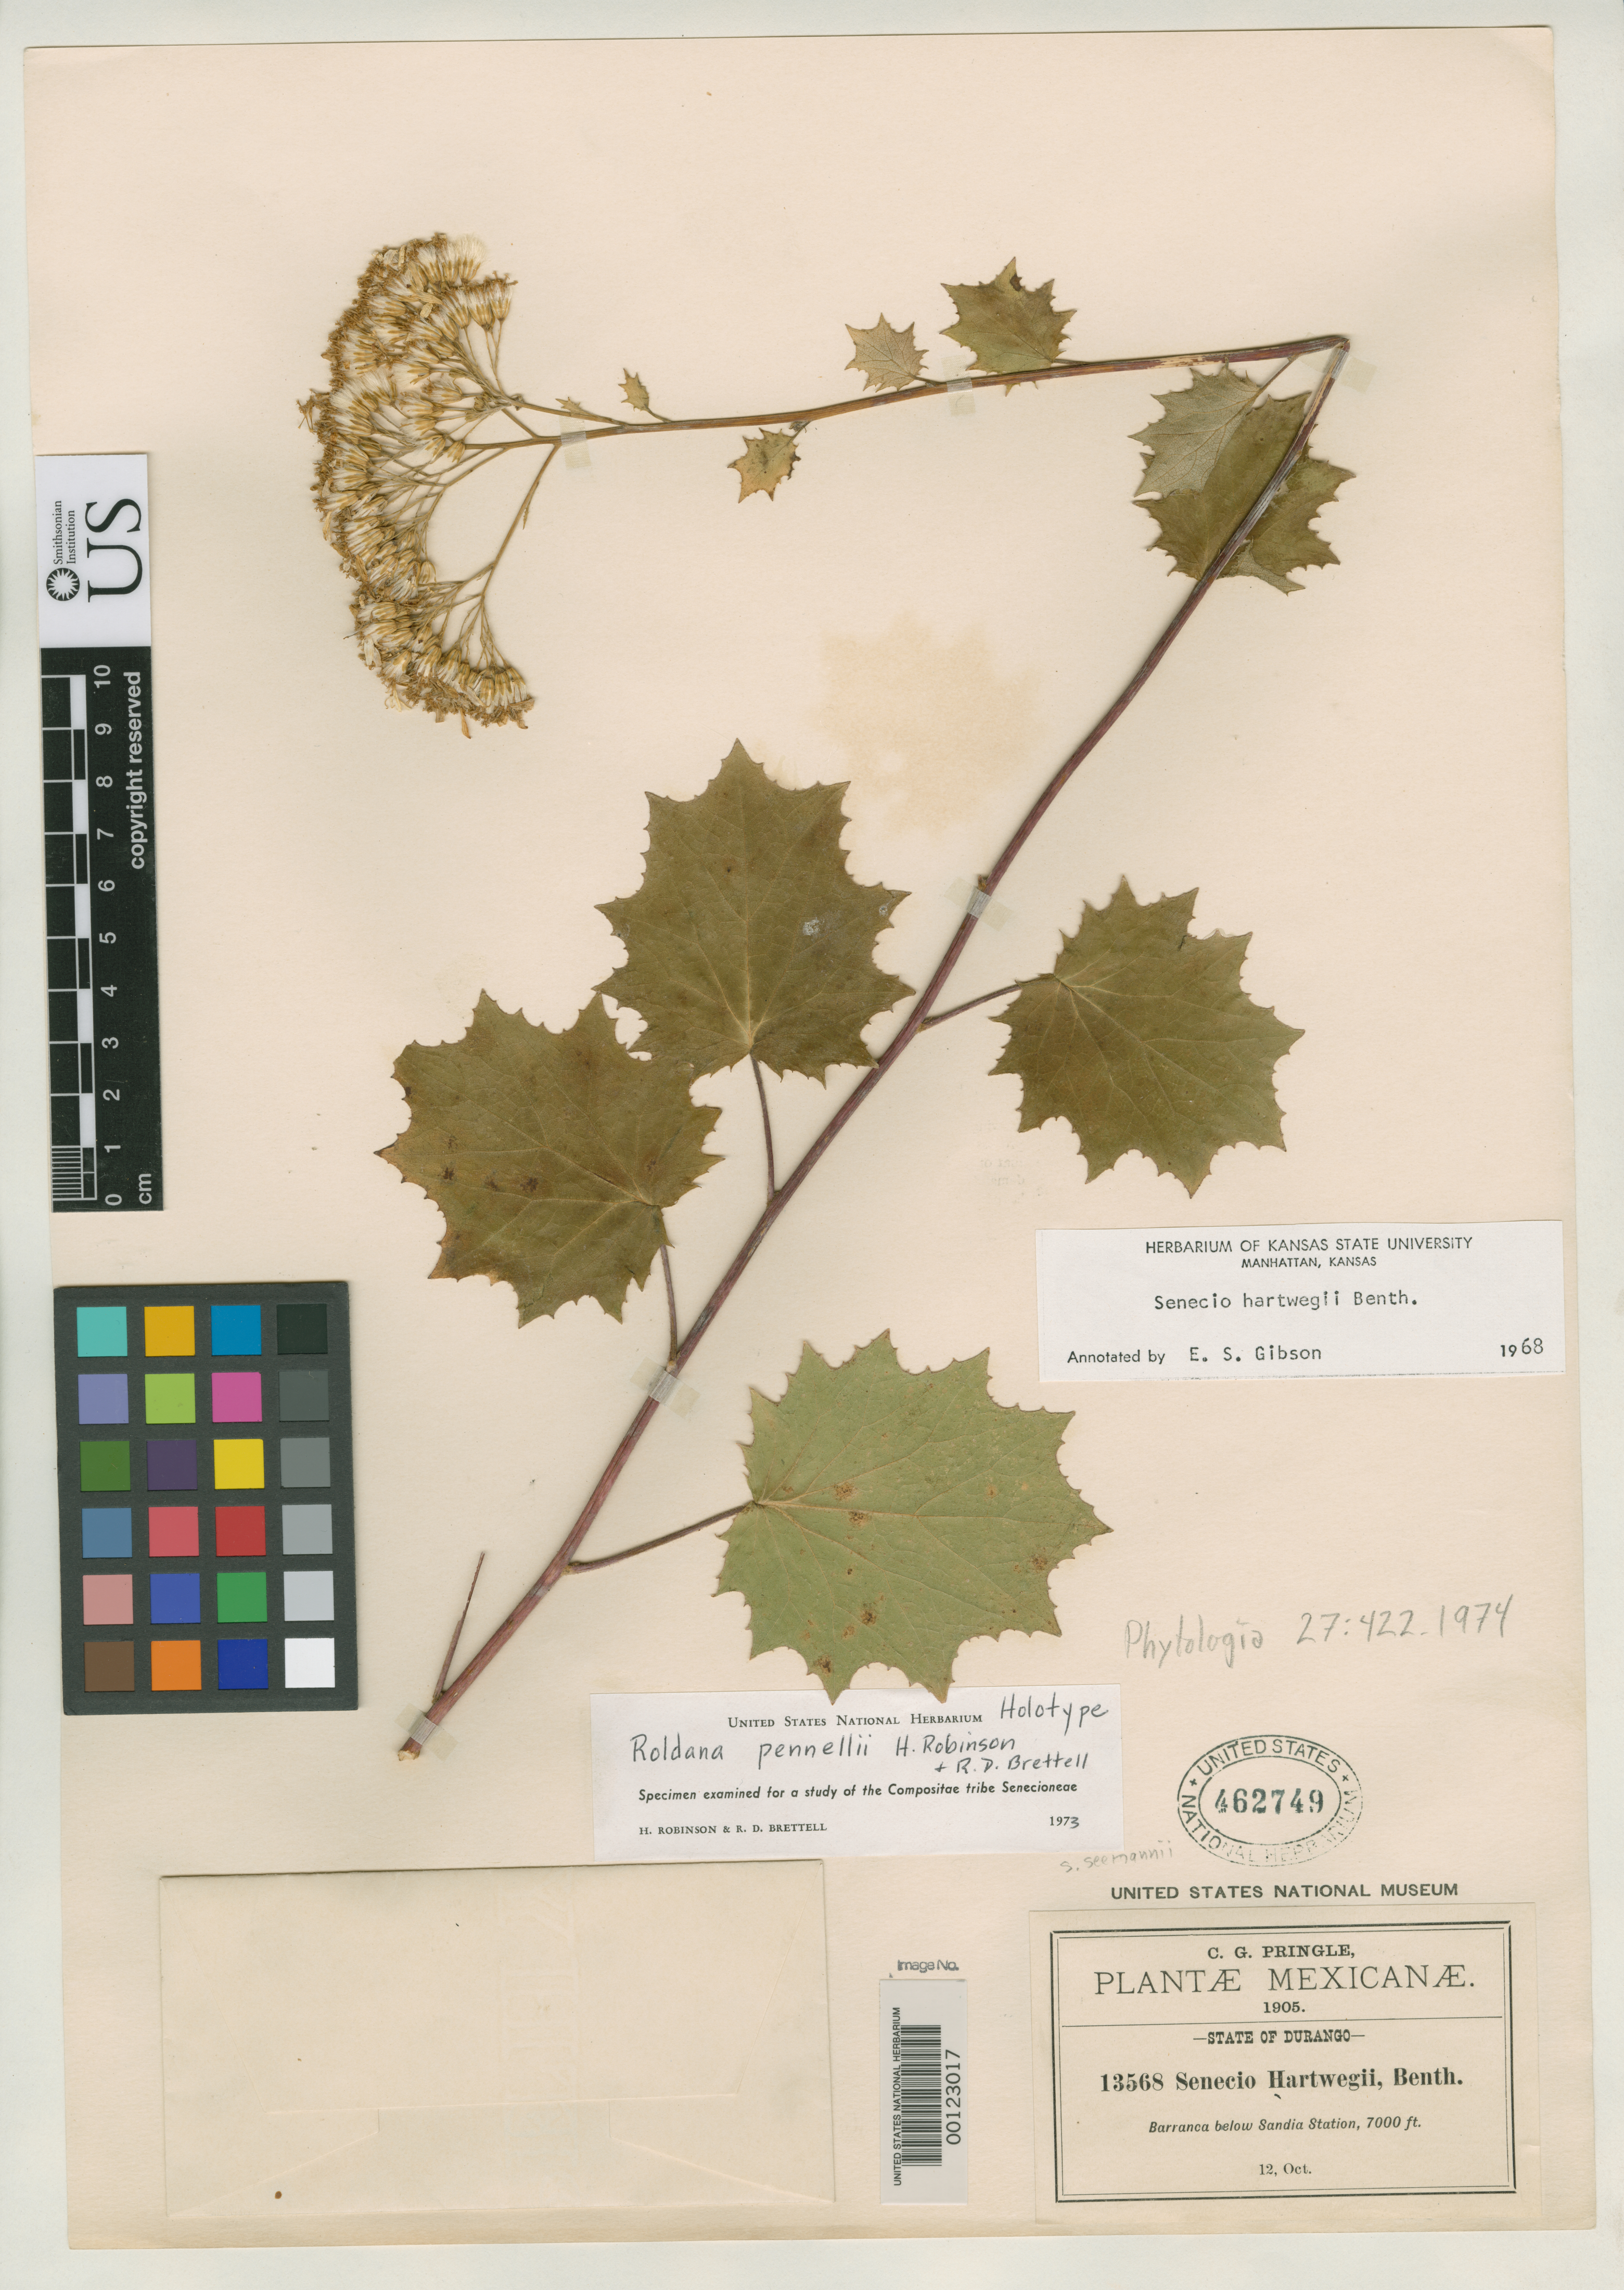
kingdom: Plantae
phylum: Tracheophyta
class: Magnoliopsida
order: Asterales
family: Asteraceae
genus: Roldana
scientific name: Roldana pennellii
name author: H. Rob. & Brettell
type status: Holotype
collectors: C. G. Pringle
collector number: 13568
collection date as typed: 12 Oct 1905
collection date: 1905-10-12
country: Mexico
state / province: Durango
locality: Barranca below Sandia Station.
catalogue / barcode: US 462749